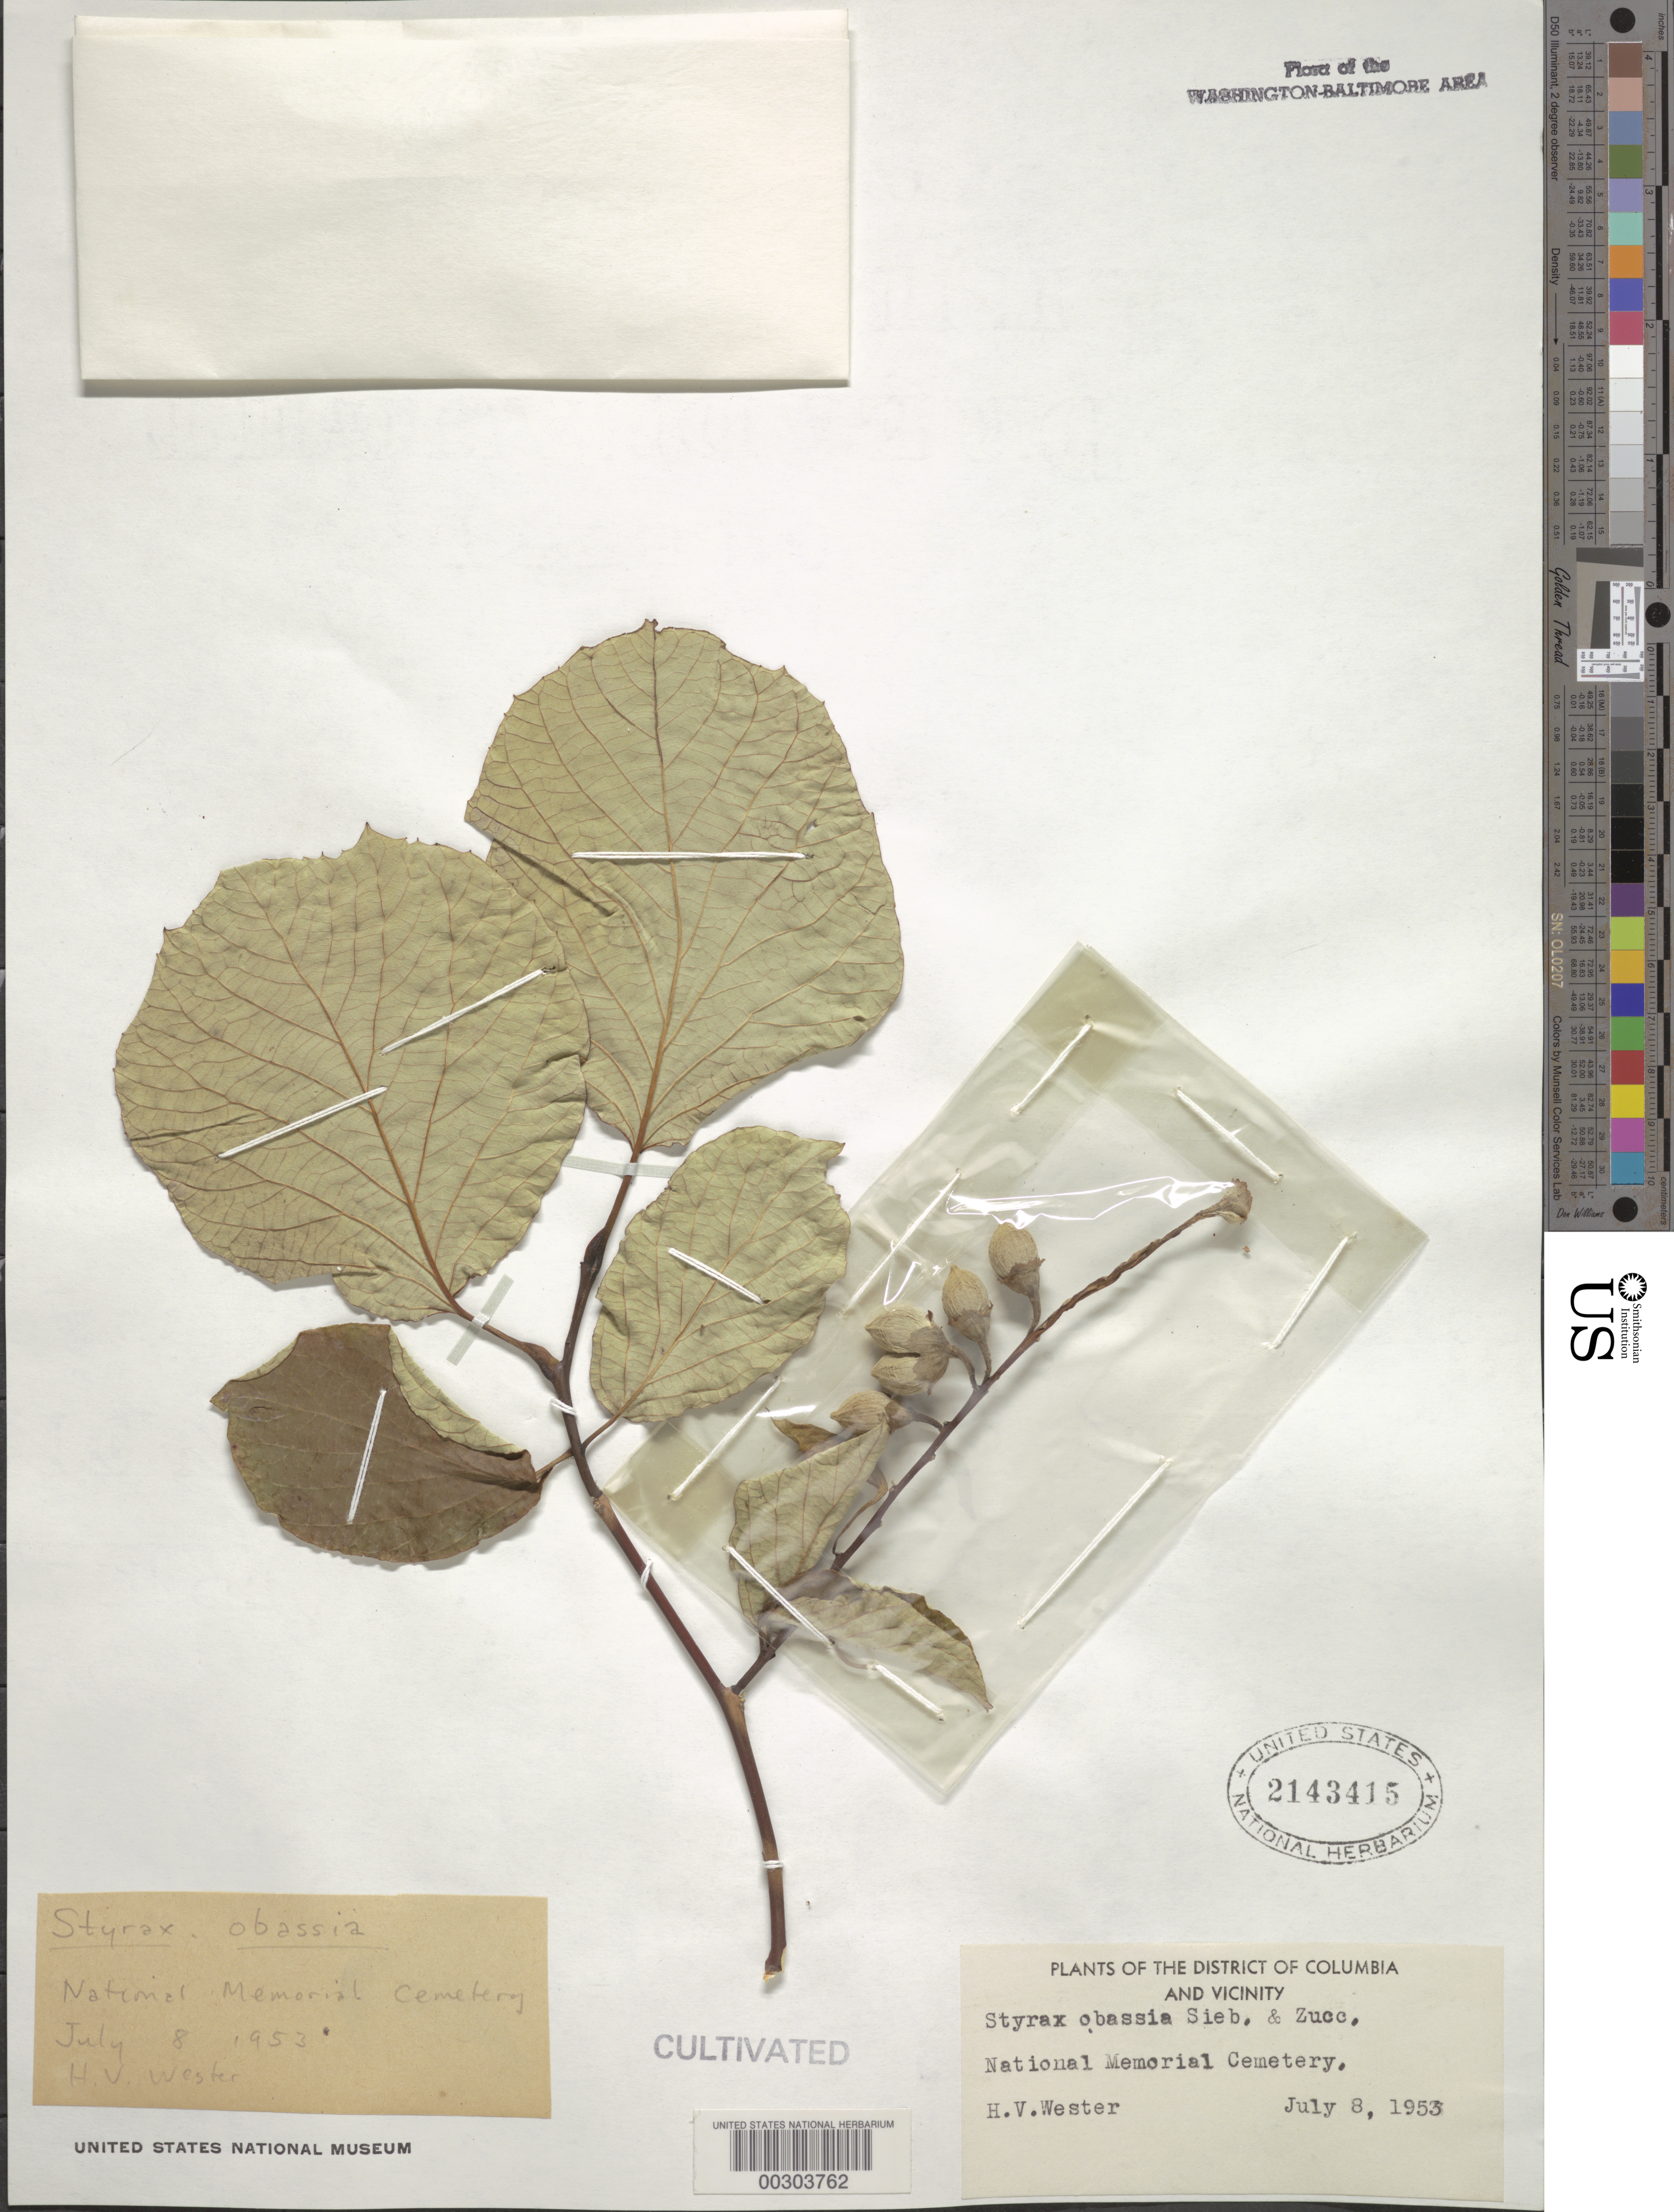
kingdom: Plantae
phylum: Tracheophyta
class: Magnoliopsida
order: Ericales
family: Styracaceae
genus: Styrax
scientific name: Styrax obassia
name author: Siebold & Zucc.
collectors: H. Wester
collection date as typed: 08 Jul 1953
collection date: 1953-07-08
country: United States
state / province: Virginia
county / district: Arlington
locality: Arlington National Cemetery (National Memorial Cemetery)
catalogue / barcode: US 2143415